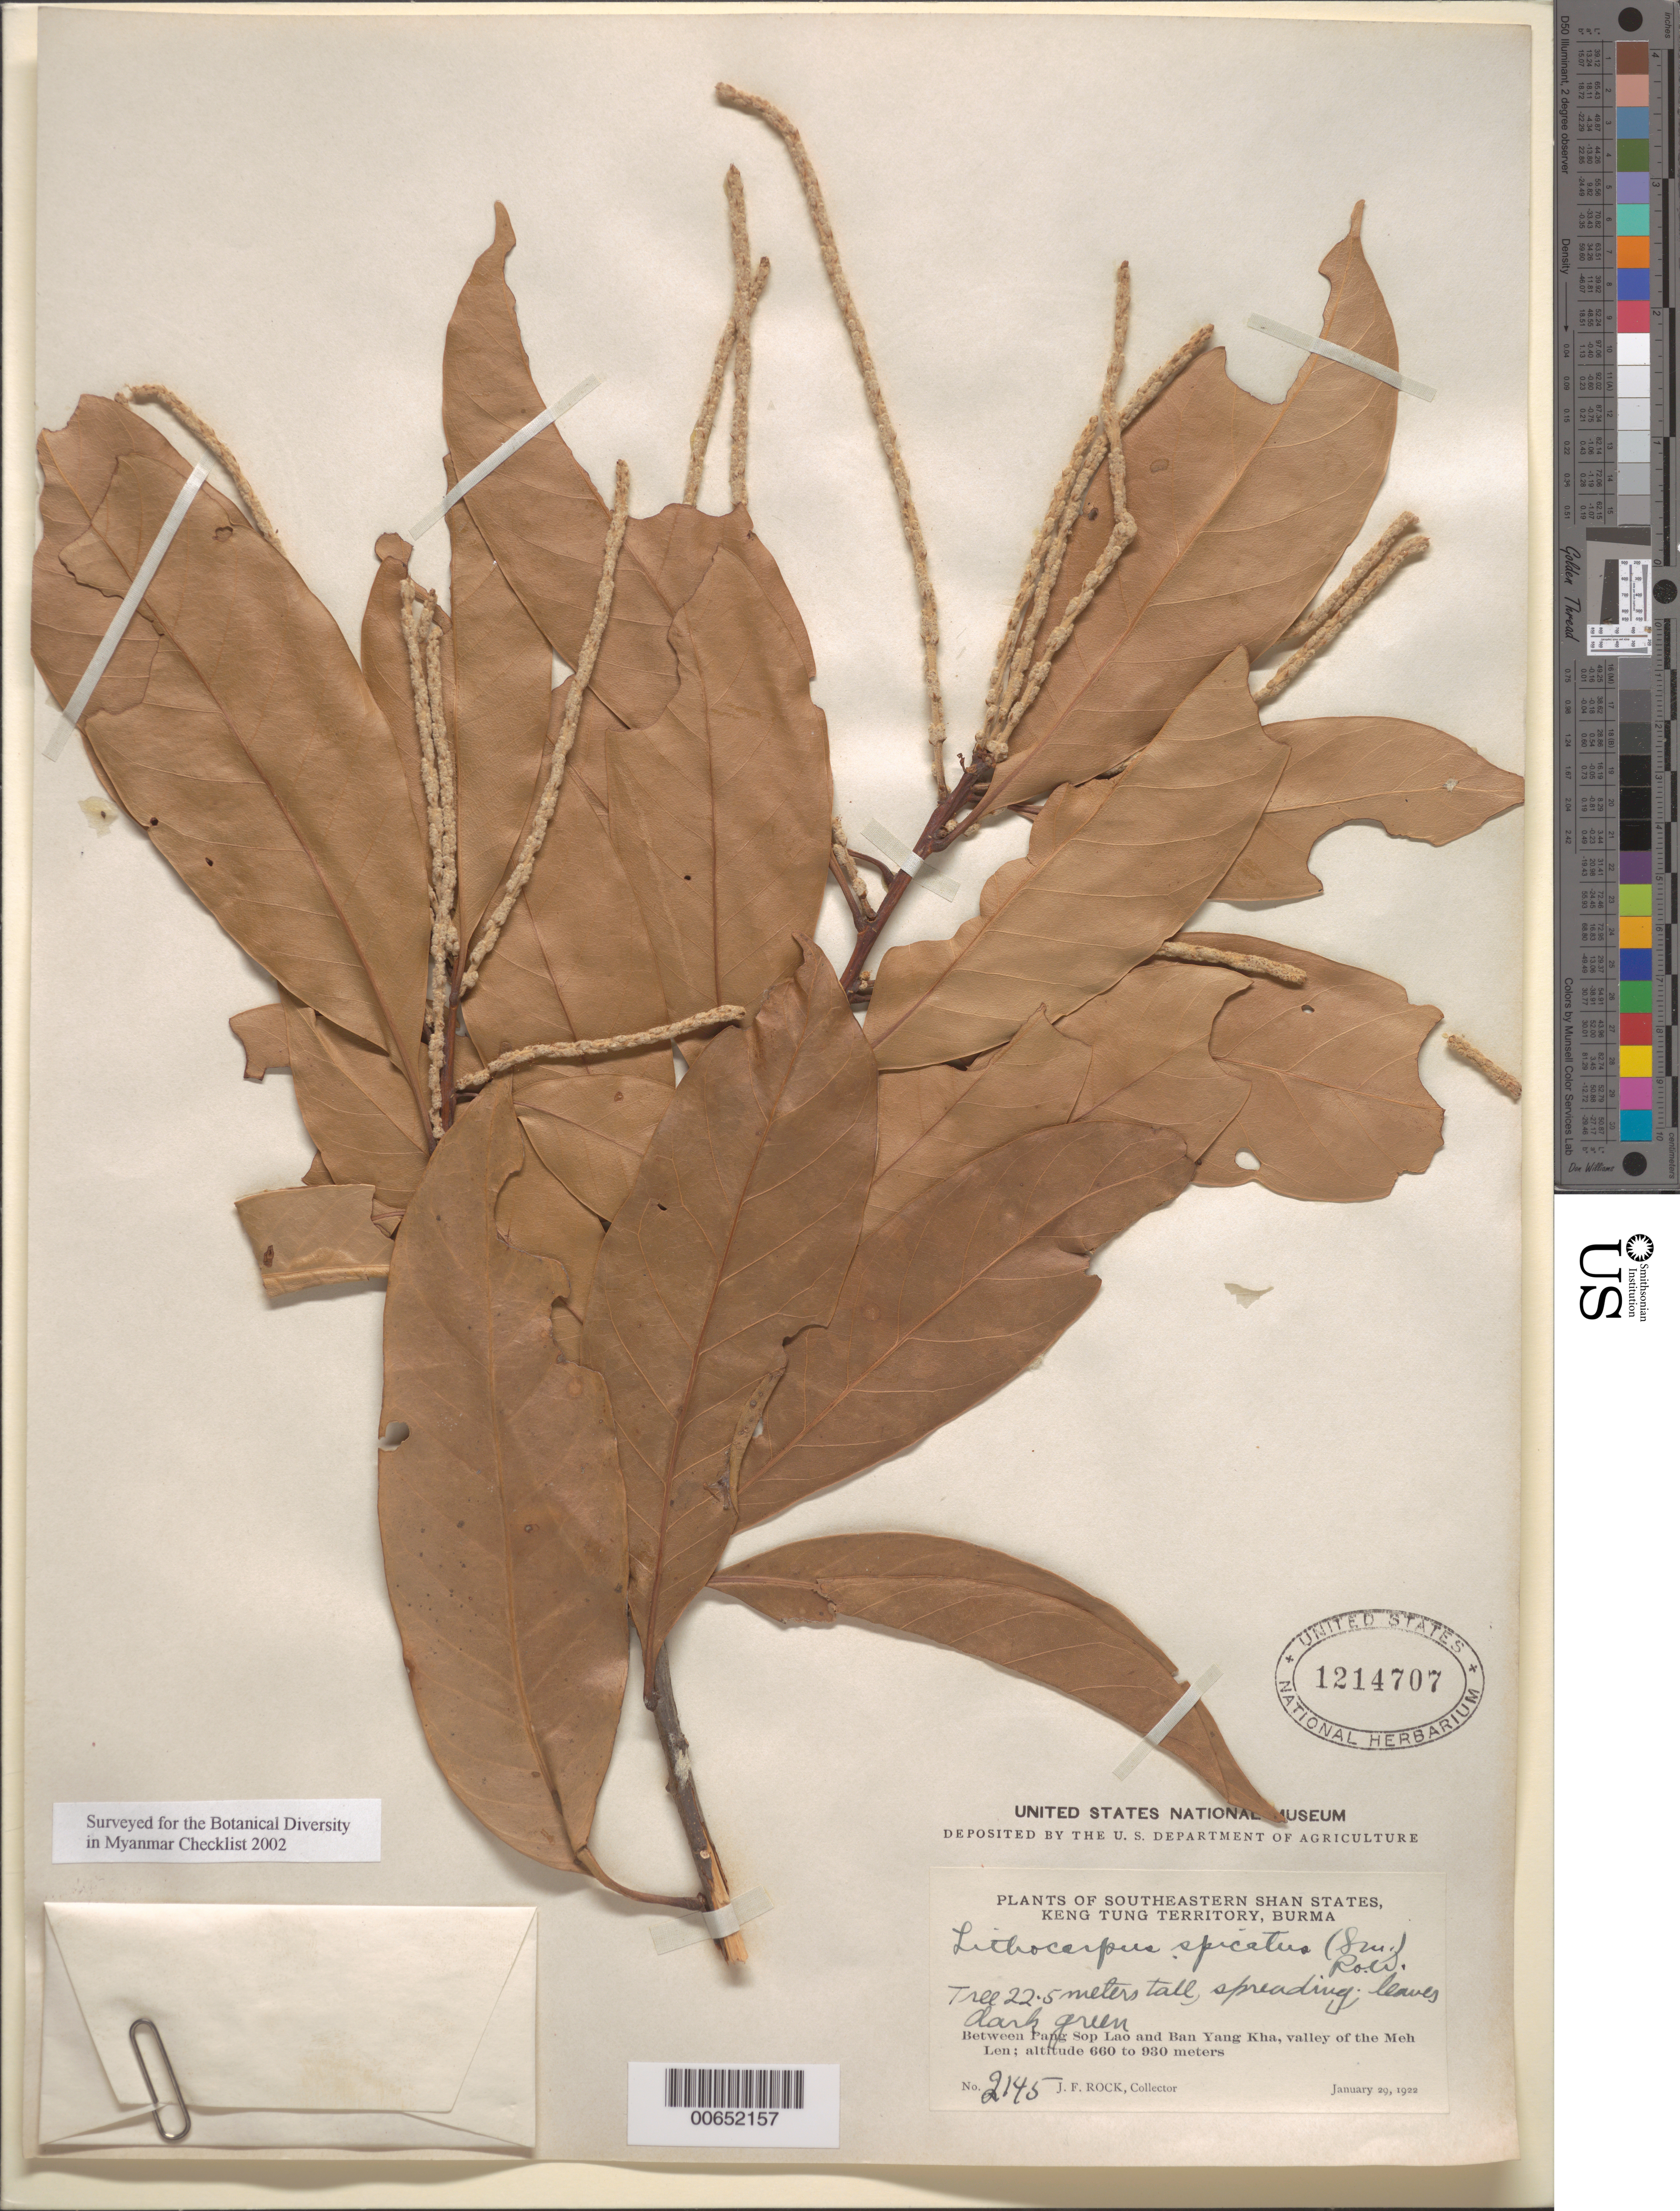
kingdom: Plantae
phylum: Tracheophyta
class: Magnoliopsida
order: Fagales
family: Fagaceae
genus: Lithocarpus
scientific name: Lithocarpus spicatus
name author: (Sm.) Rehder & E.H. Wilson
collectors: J. F. Rock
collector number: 2145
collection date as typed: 29 Jan 1922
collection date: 1922-01-29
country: Myanmar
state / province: Shan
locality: Keng Tung Territory, between Pang Sop Lao and Ban Yang Kha, valley of the Meh Len.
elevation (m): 660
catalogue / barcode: US 1214707